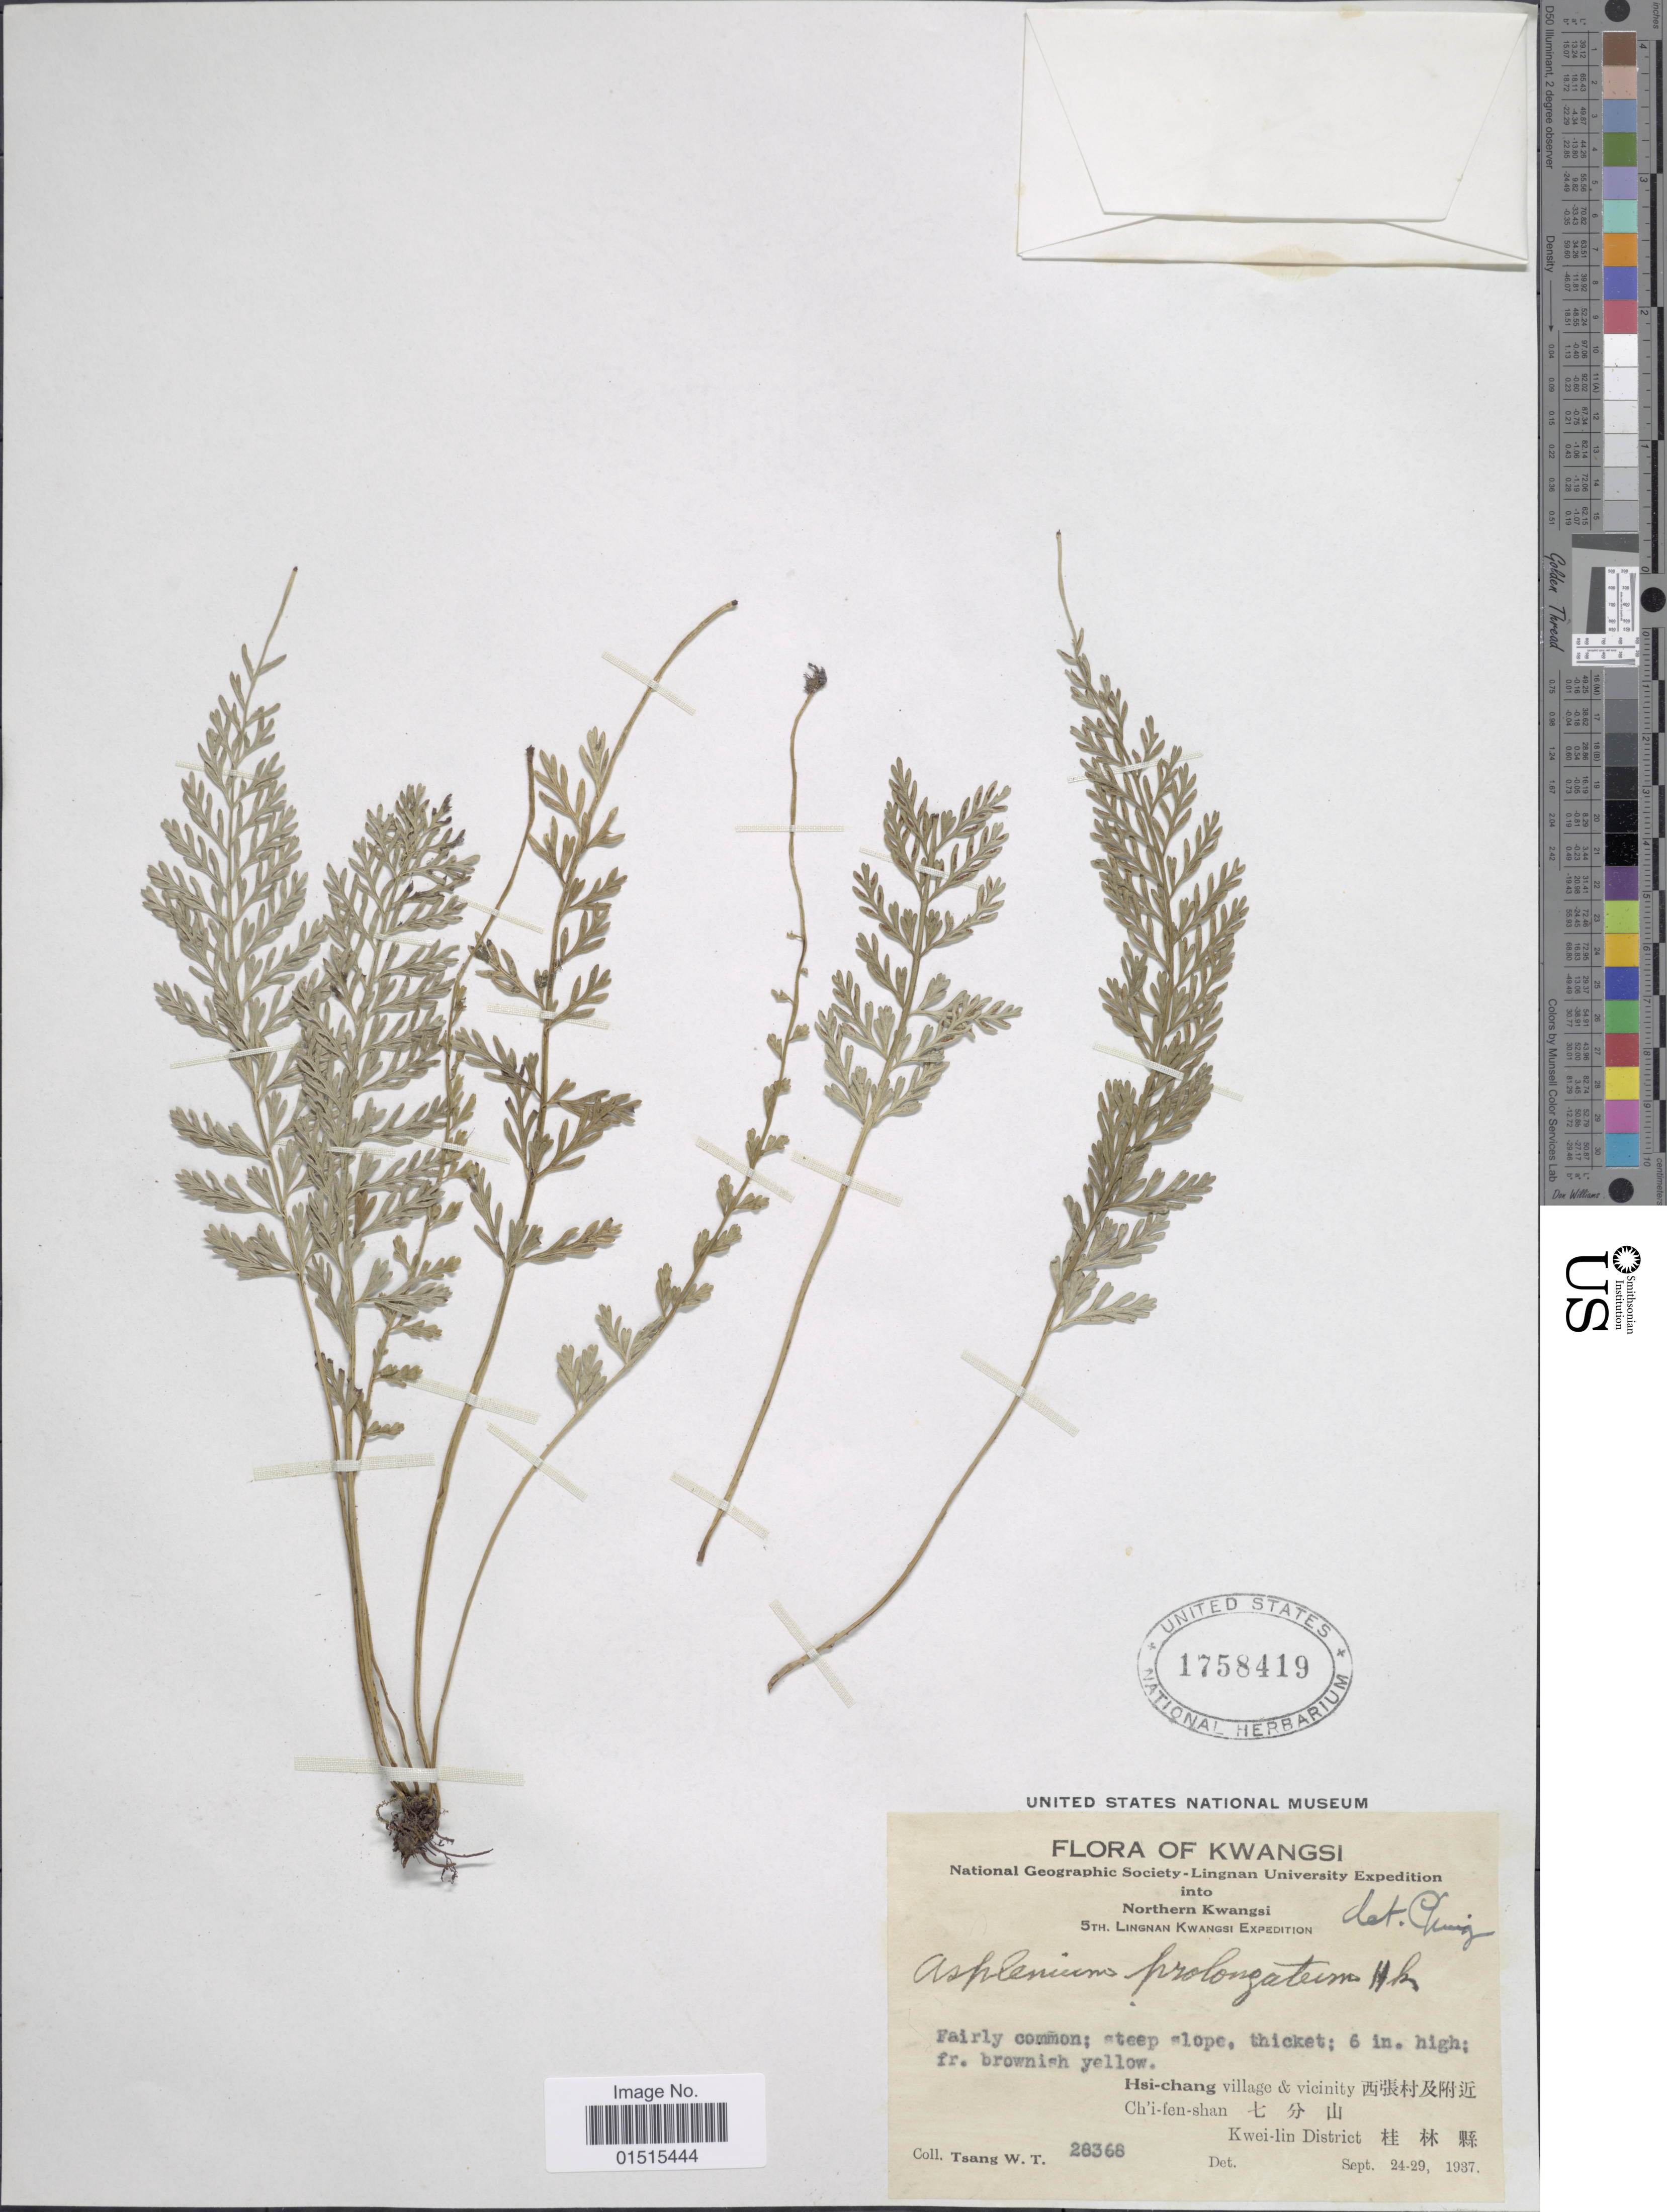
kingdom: Plantae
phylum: Tracheophyta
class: Polypodiopsida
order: Polypodiales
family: Aspleniaceae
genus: Asplenium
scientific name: Asplenium prolongatum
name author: Hook.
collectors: W. T. Tsang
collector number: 28368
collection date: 1937-08-24/1937-09-29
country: China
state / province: Guangxi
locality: Kwangsi, Hsi chang village & vicinity, Ch'i fen shan, Kwei lin District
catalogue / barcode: US 1758419